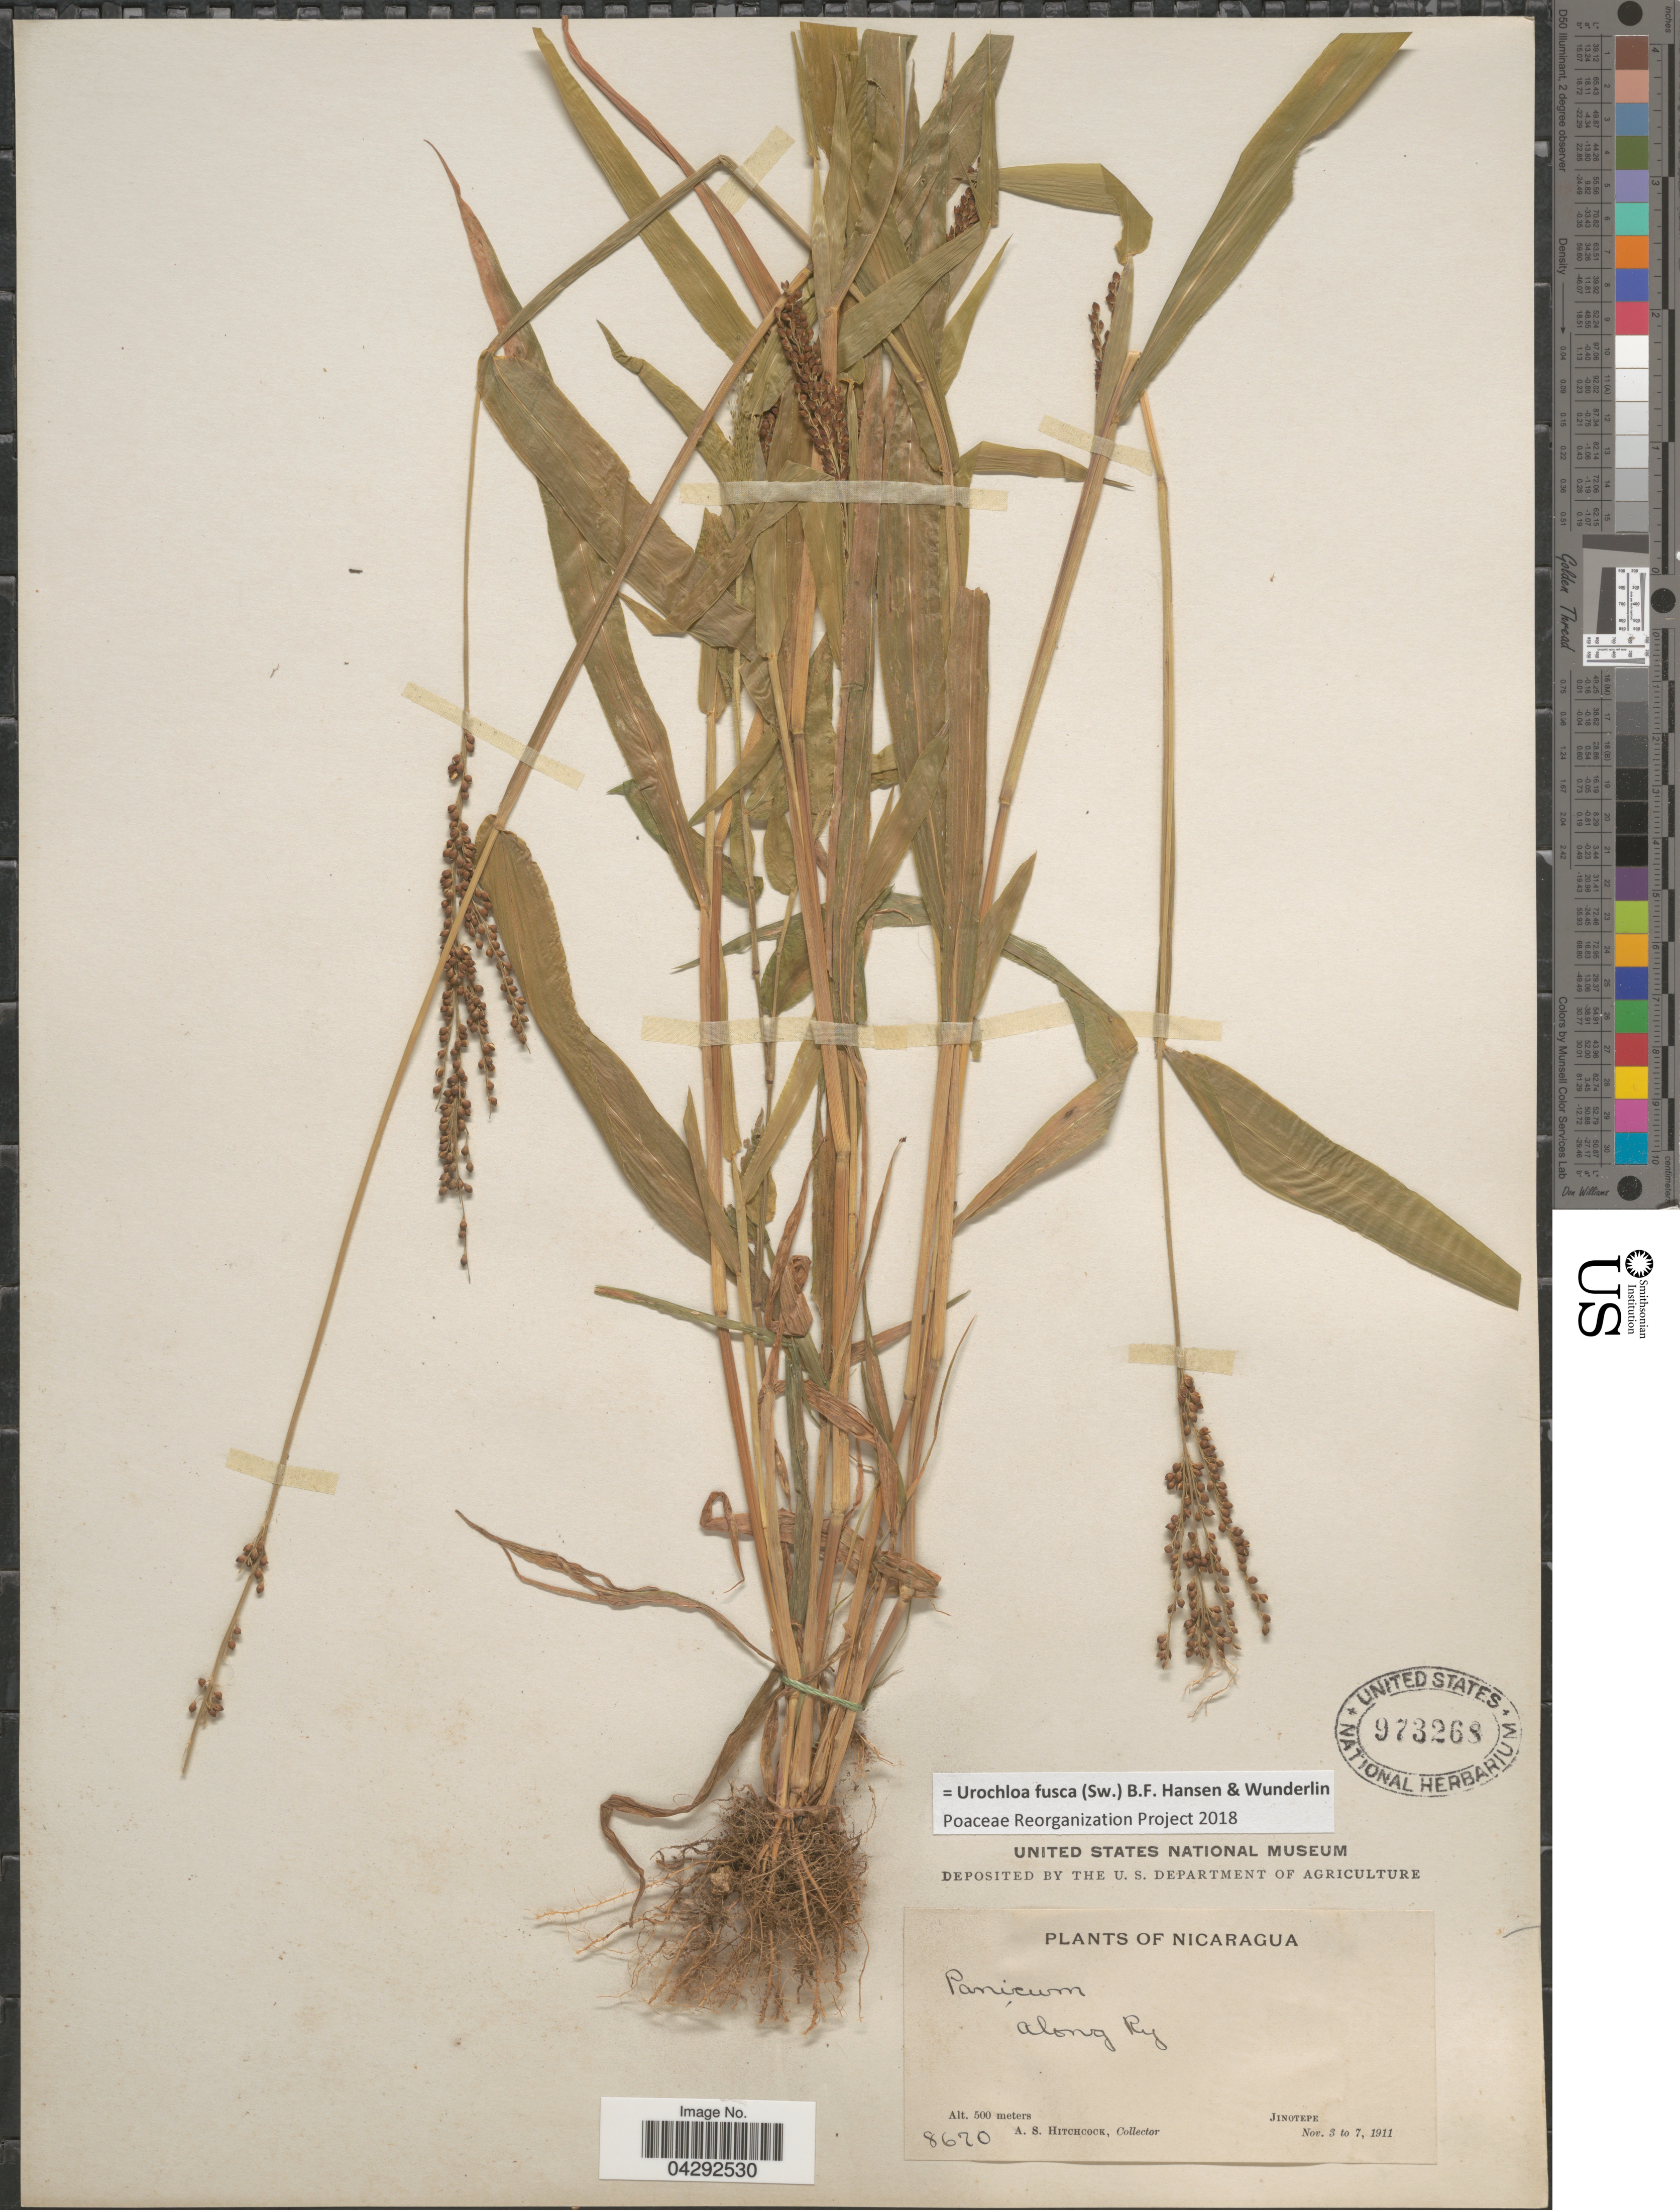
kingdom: Plantae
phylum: Tracheophyta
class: Liliopsida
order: Poales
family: Poaceae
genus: Urochloa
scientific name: Urochloa fusca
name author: (Sw.) B.F. Hansen & Wunderlin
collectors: A. S. Hitchcock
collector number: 8670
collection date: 1911-11-03/1911-11-07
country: Nicaragua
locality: Along Ry. Jinotepe.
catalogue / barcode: US 973268